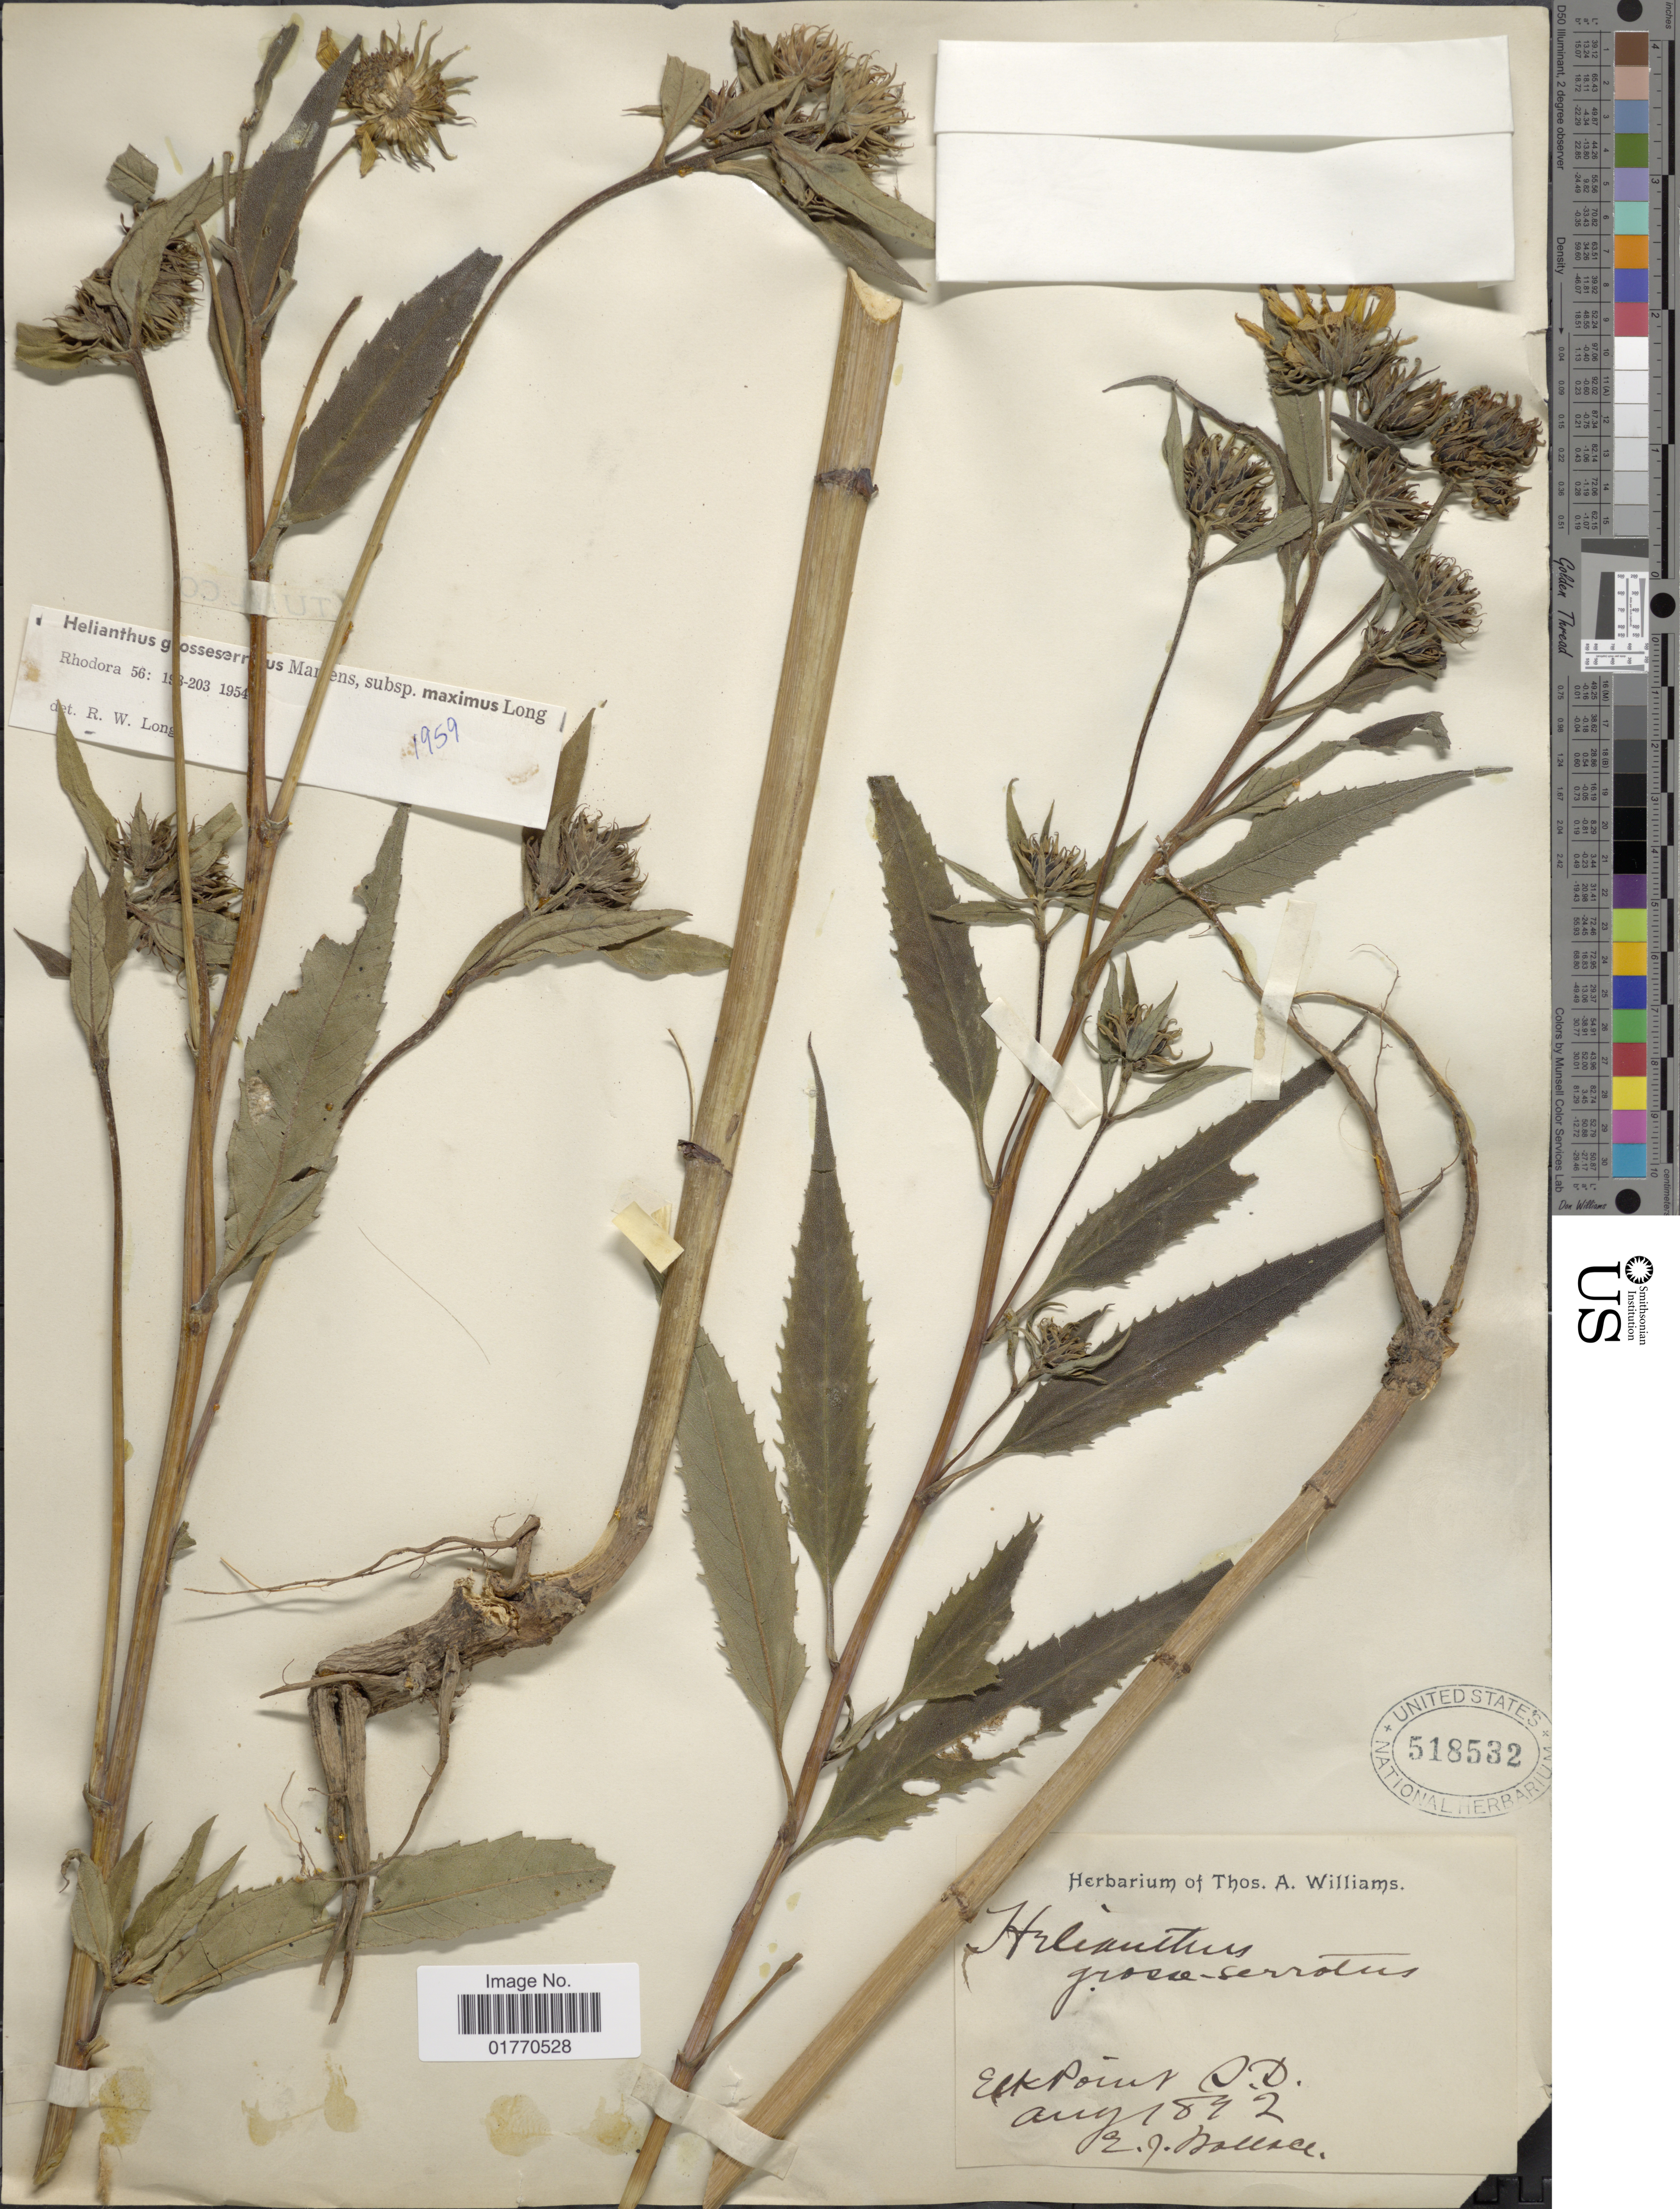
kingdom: Plantae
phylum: Tracheophyta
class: Magnoliopsida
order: Asterales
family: Asteraceae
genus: Helianthus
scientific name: Helianthus grosseserratus subsp. maximus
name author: Long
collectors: E. J. Wallace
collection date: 1842-08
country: United States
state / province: Idaho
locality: Elk Point, I. D.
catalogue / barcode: US 518532